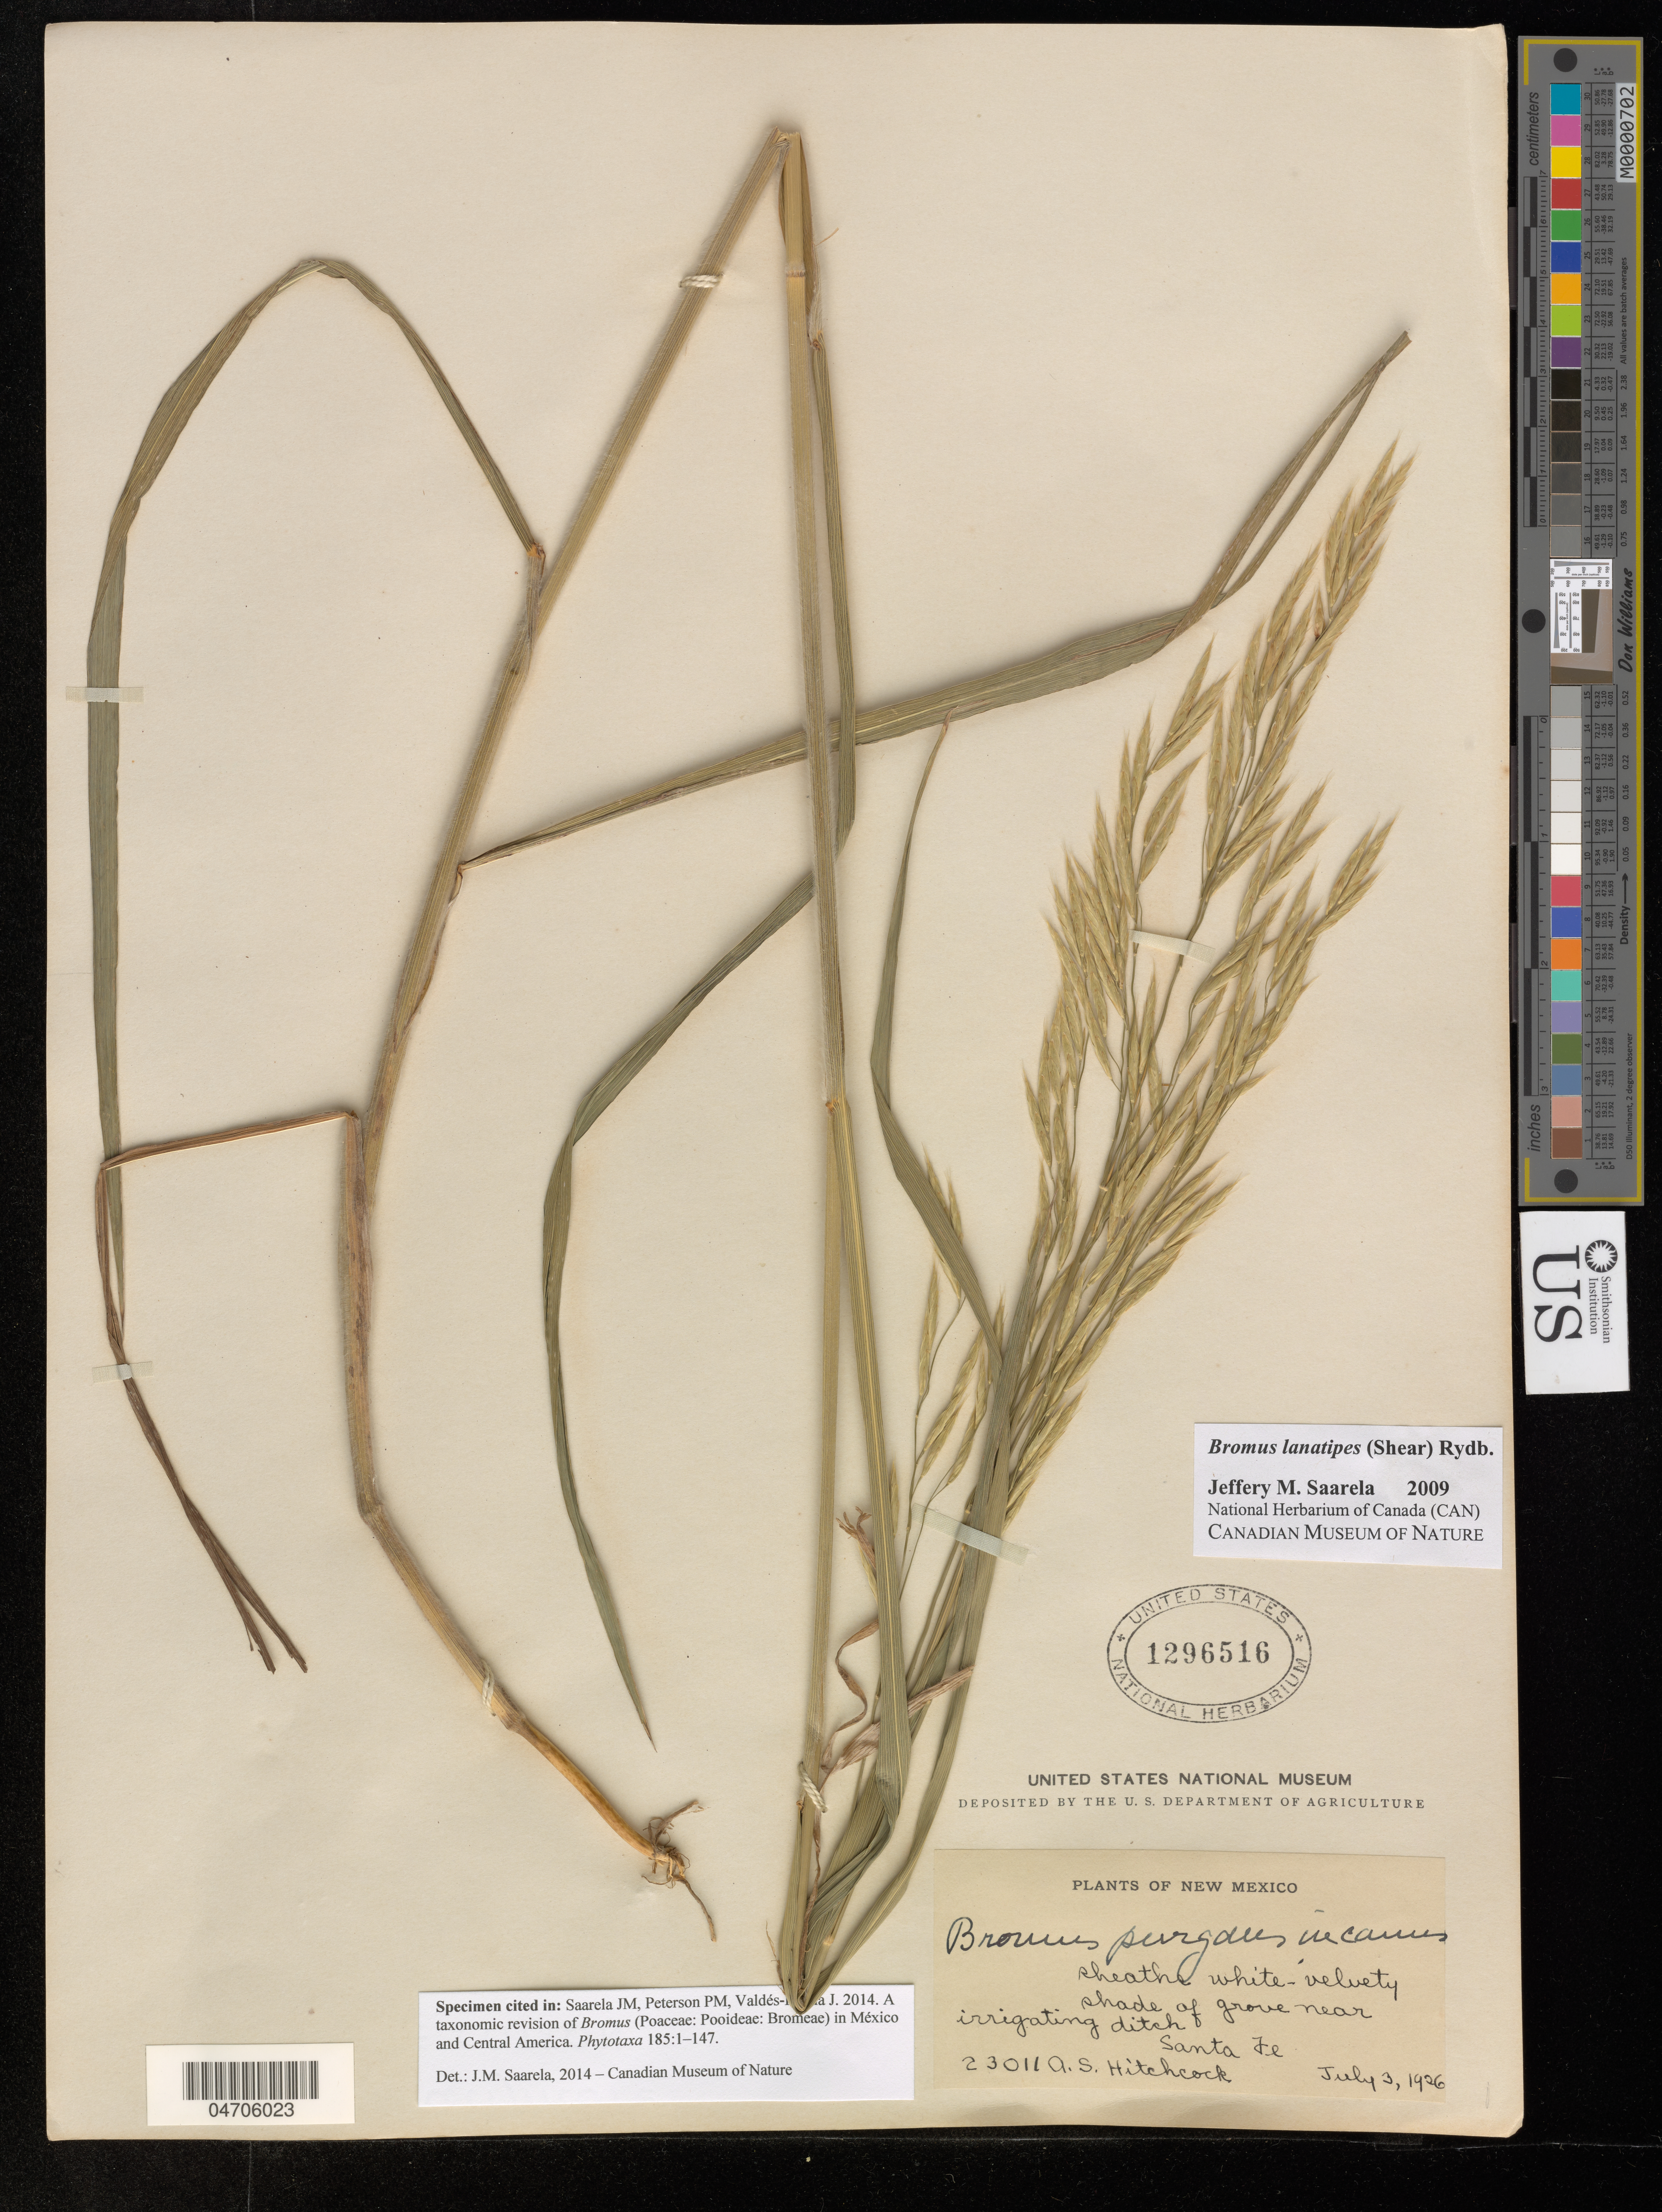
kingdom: Plantae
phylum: Tracheophyta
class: Liliopsida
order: Poales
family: Poaceae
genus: Bromus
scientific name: Bromus lanatipes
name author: (Shear) Rydb.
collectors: A. Hitchcock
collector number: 23011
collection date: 1926-07-03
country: United States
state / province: New Mexico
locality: Shade of grove near irrigating ditch. Santa Fe.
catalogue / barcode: US 1296516